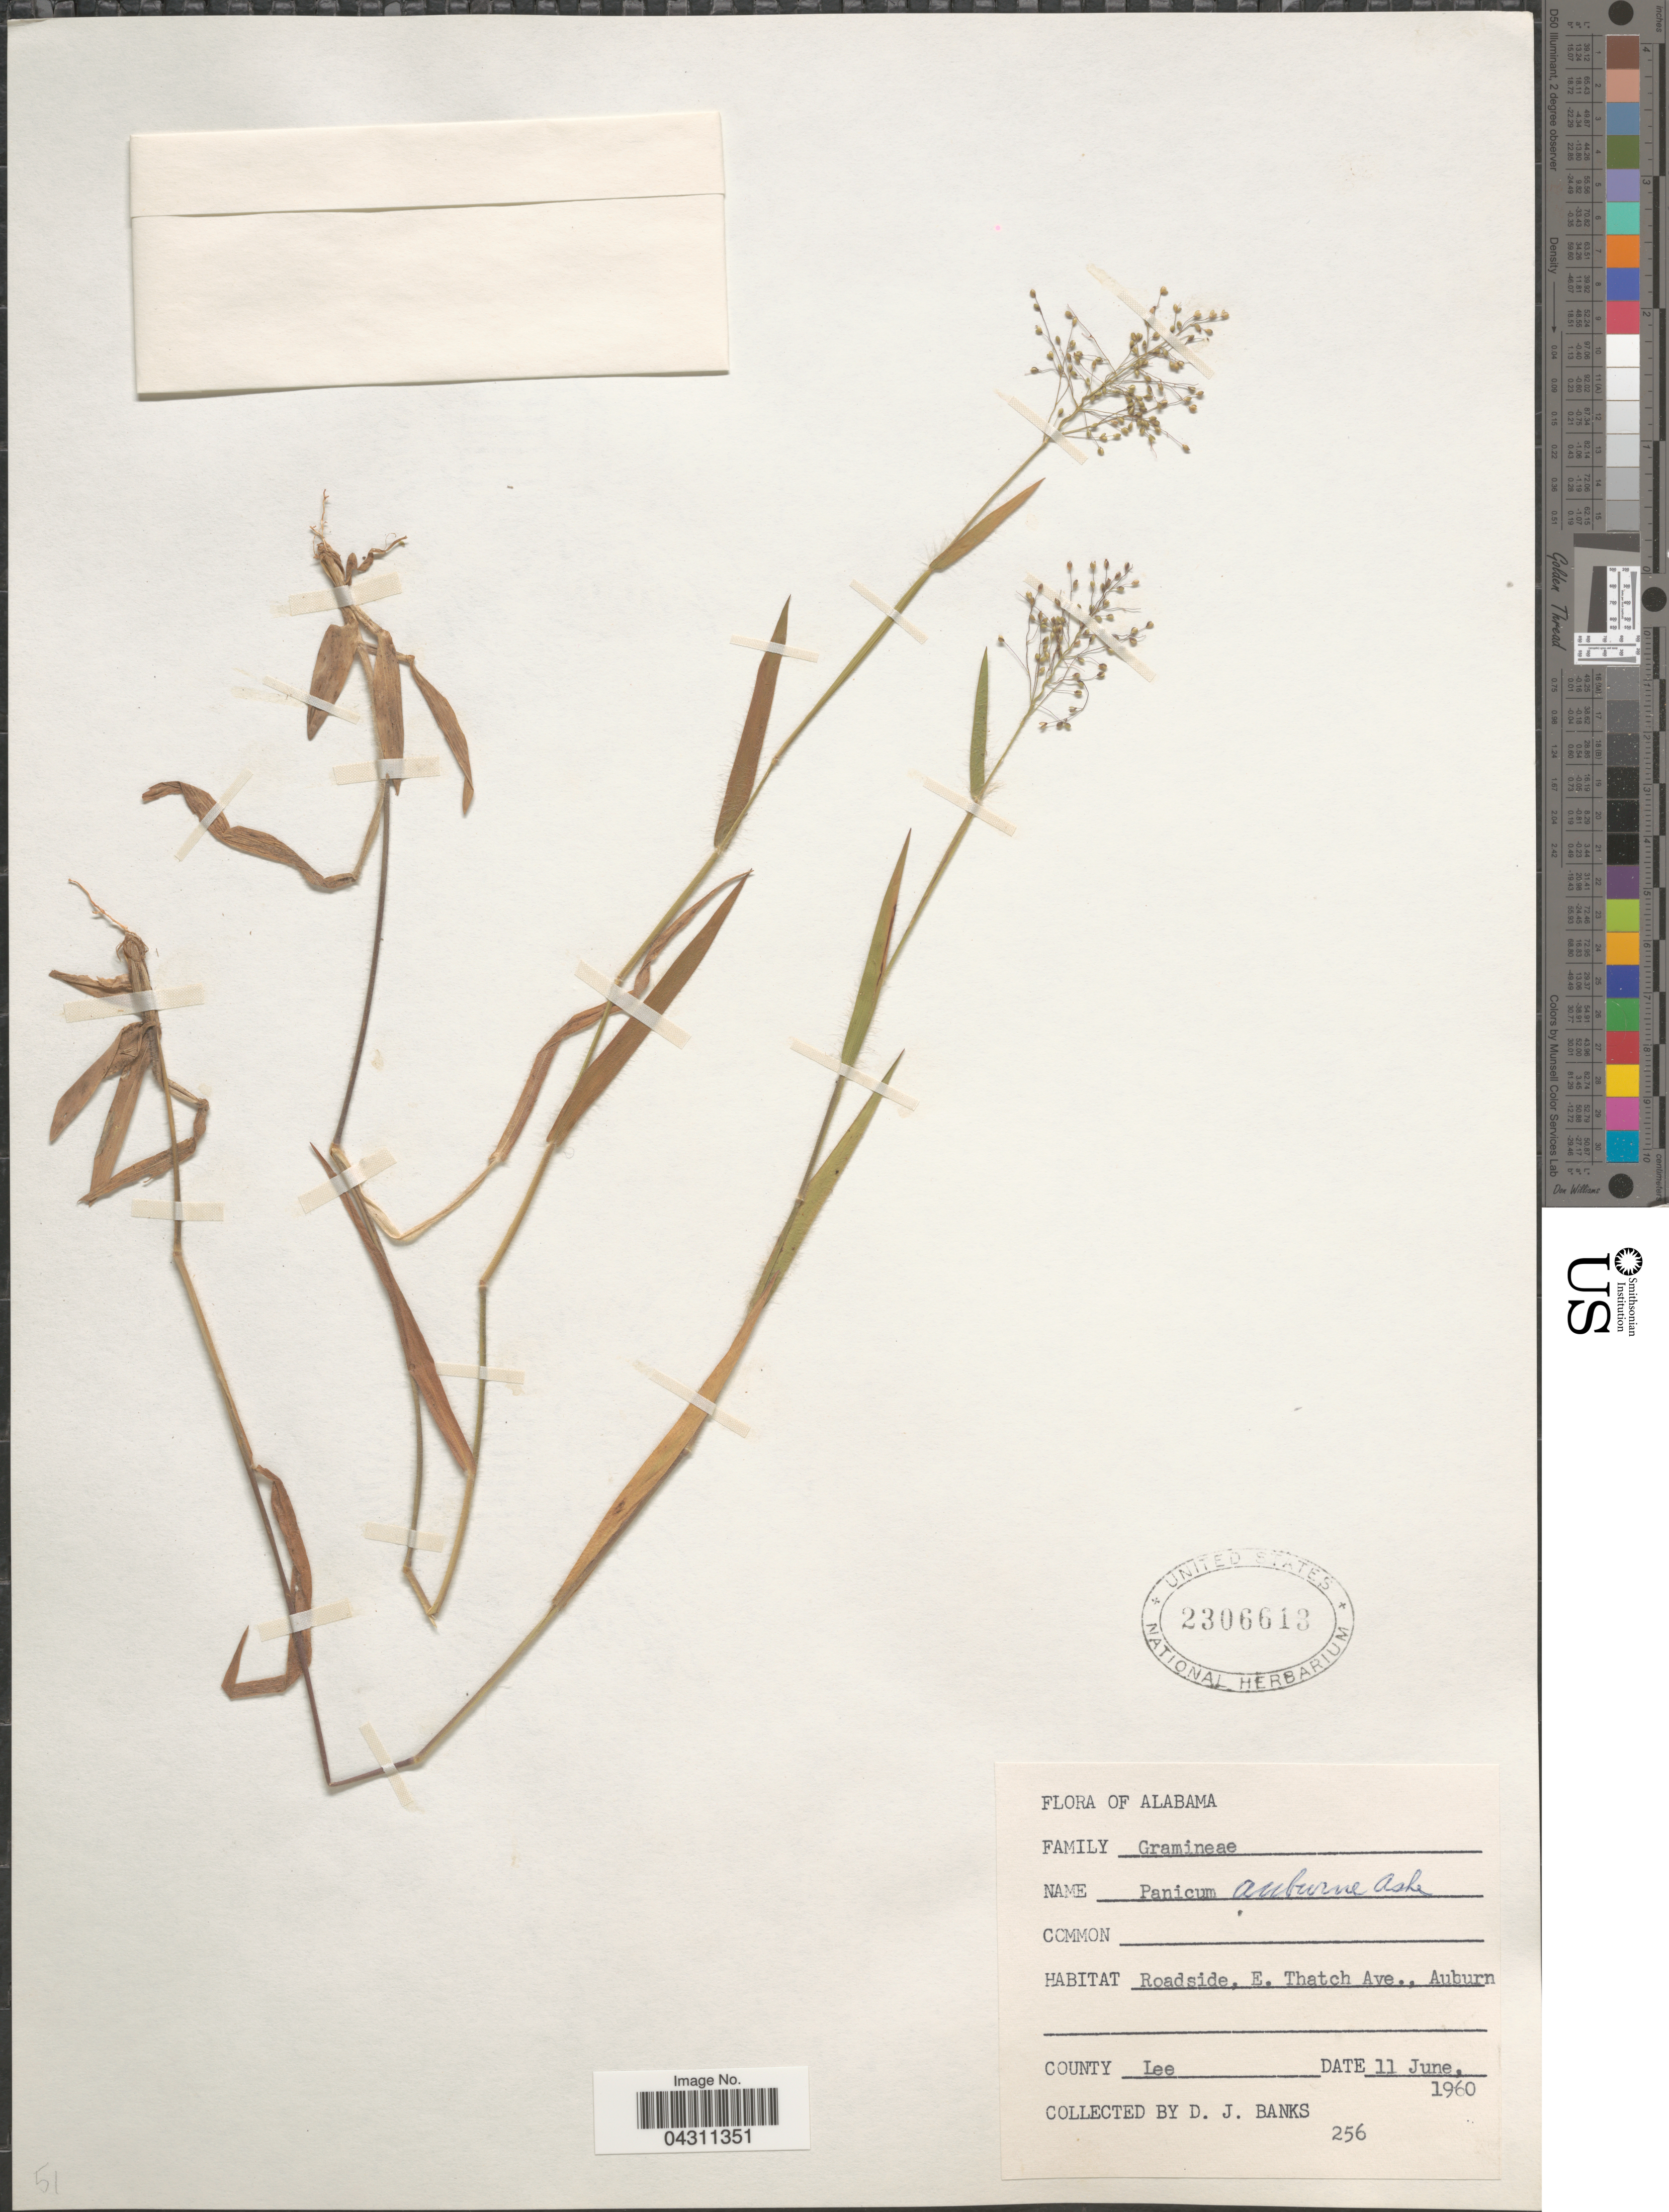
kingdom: Plantae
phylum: Tracheophyta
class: Liliopsida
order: Poales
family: Poaceae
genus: Dichanthelium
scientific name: Dichanthelium sphaerocarpon var. sphaerocarpon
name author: (Elliott) Gould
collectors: D. J. Banks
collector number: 256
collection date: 1960-06-11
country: United States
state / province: Alabama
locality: Roadside, E. Thatch Ave., Auburn. County Lee.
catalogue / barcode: US 2306613